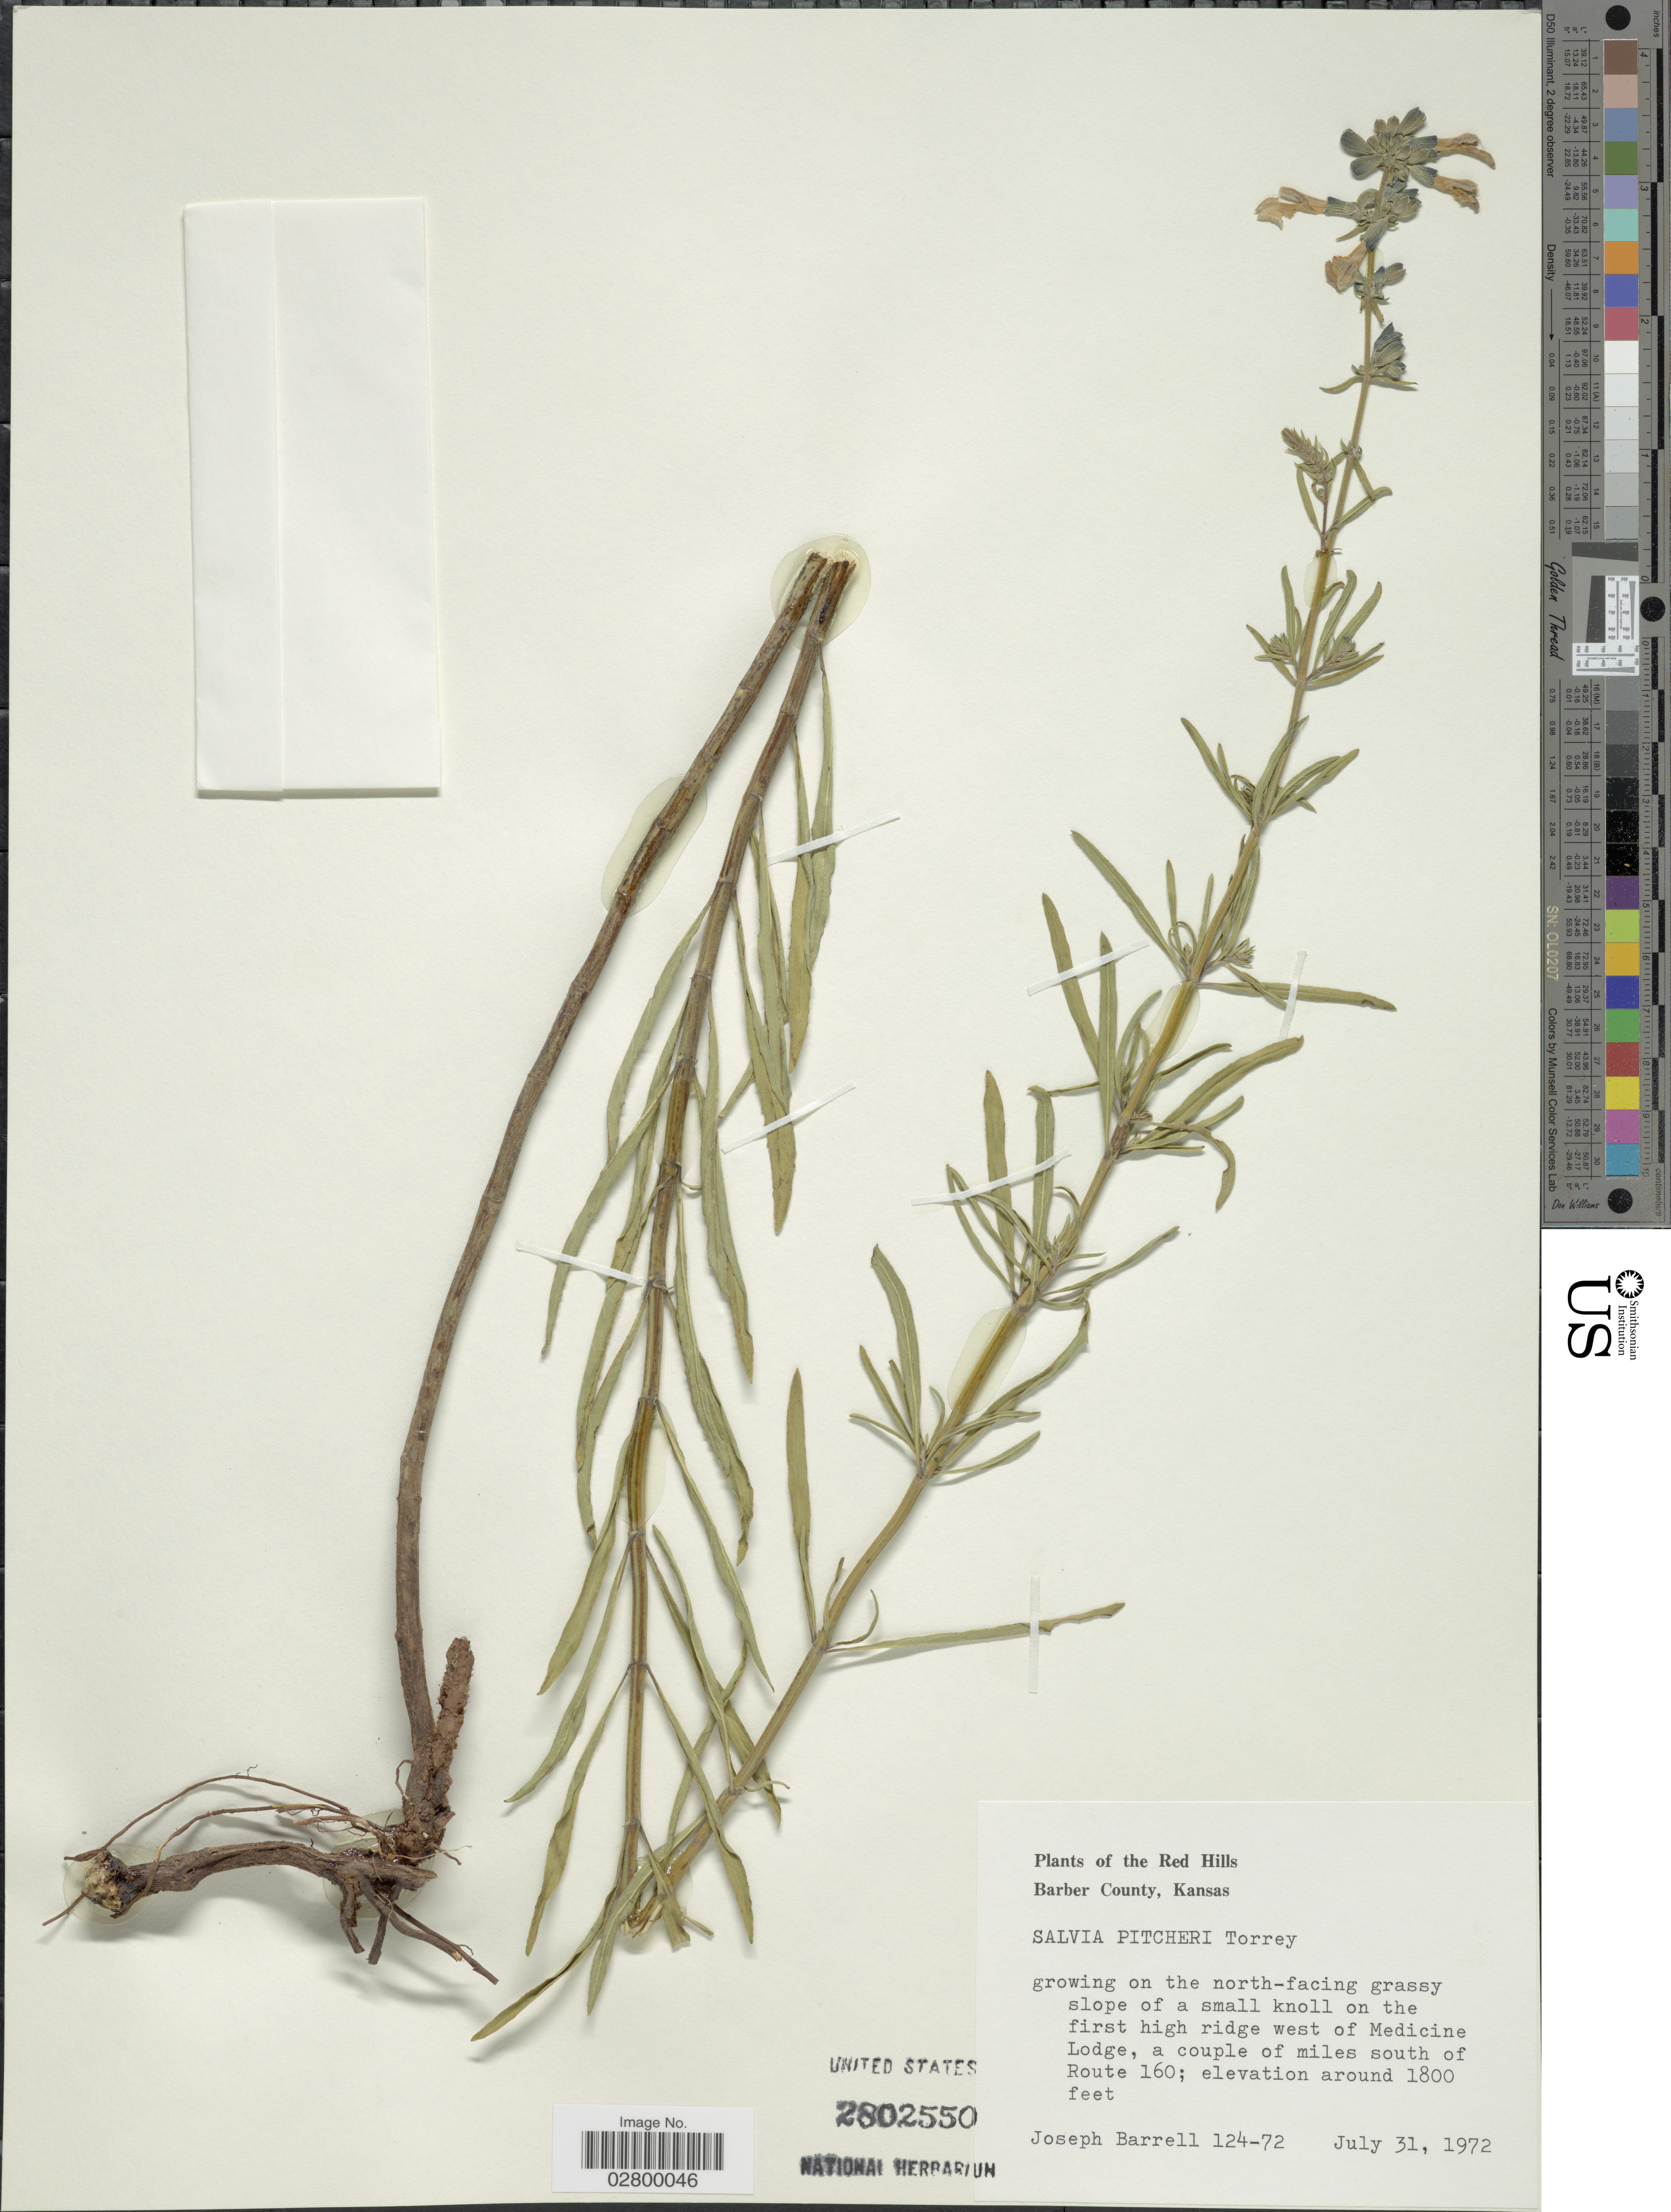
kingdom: Plantae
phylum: Tracheophyta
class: Magnoliopsida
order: Lamiales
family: Lamiaceae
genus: Salvia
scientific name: Salvia pitcheri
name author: Torr. ex Benth.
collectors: J. Barrell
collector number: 124-72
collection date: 1972-07-31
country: United States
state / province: Kansas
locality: Red Hills. Barber County. Growing on the north-facing grassy slope of a small knoll on the first high ridge west of Medicine Lodge, a couple of miles south of Route 160.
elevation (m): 549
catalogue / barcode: US 2802550